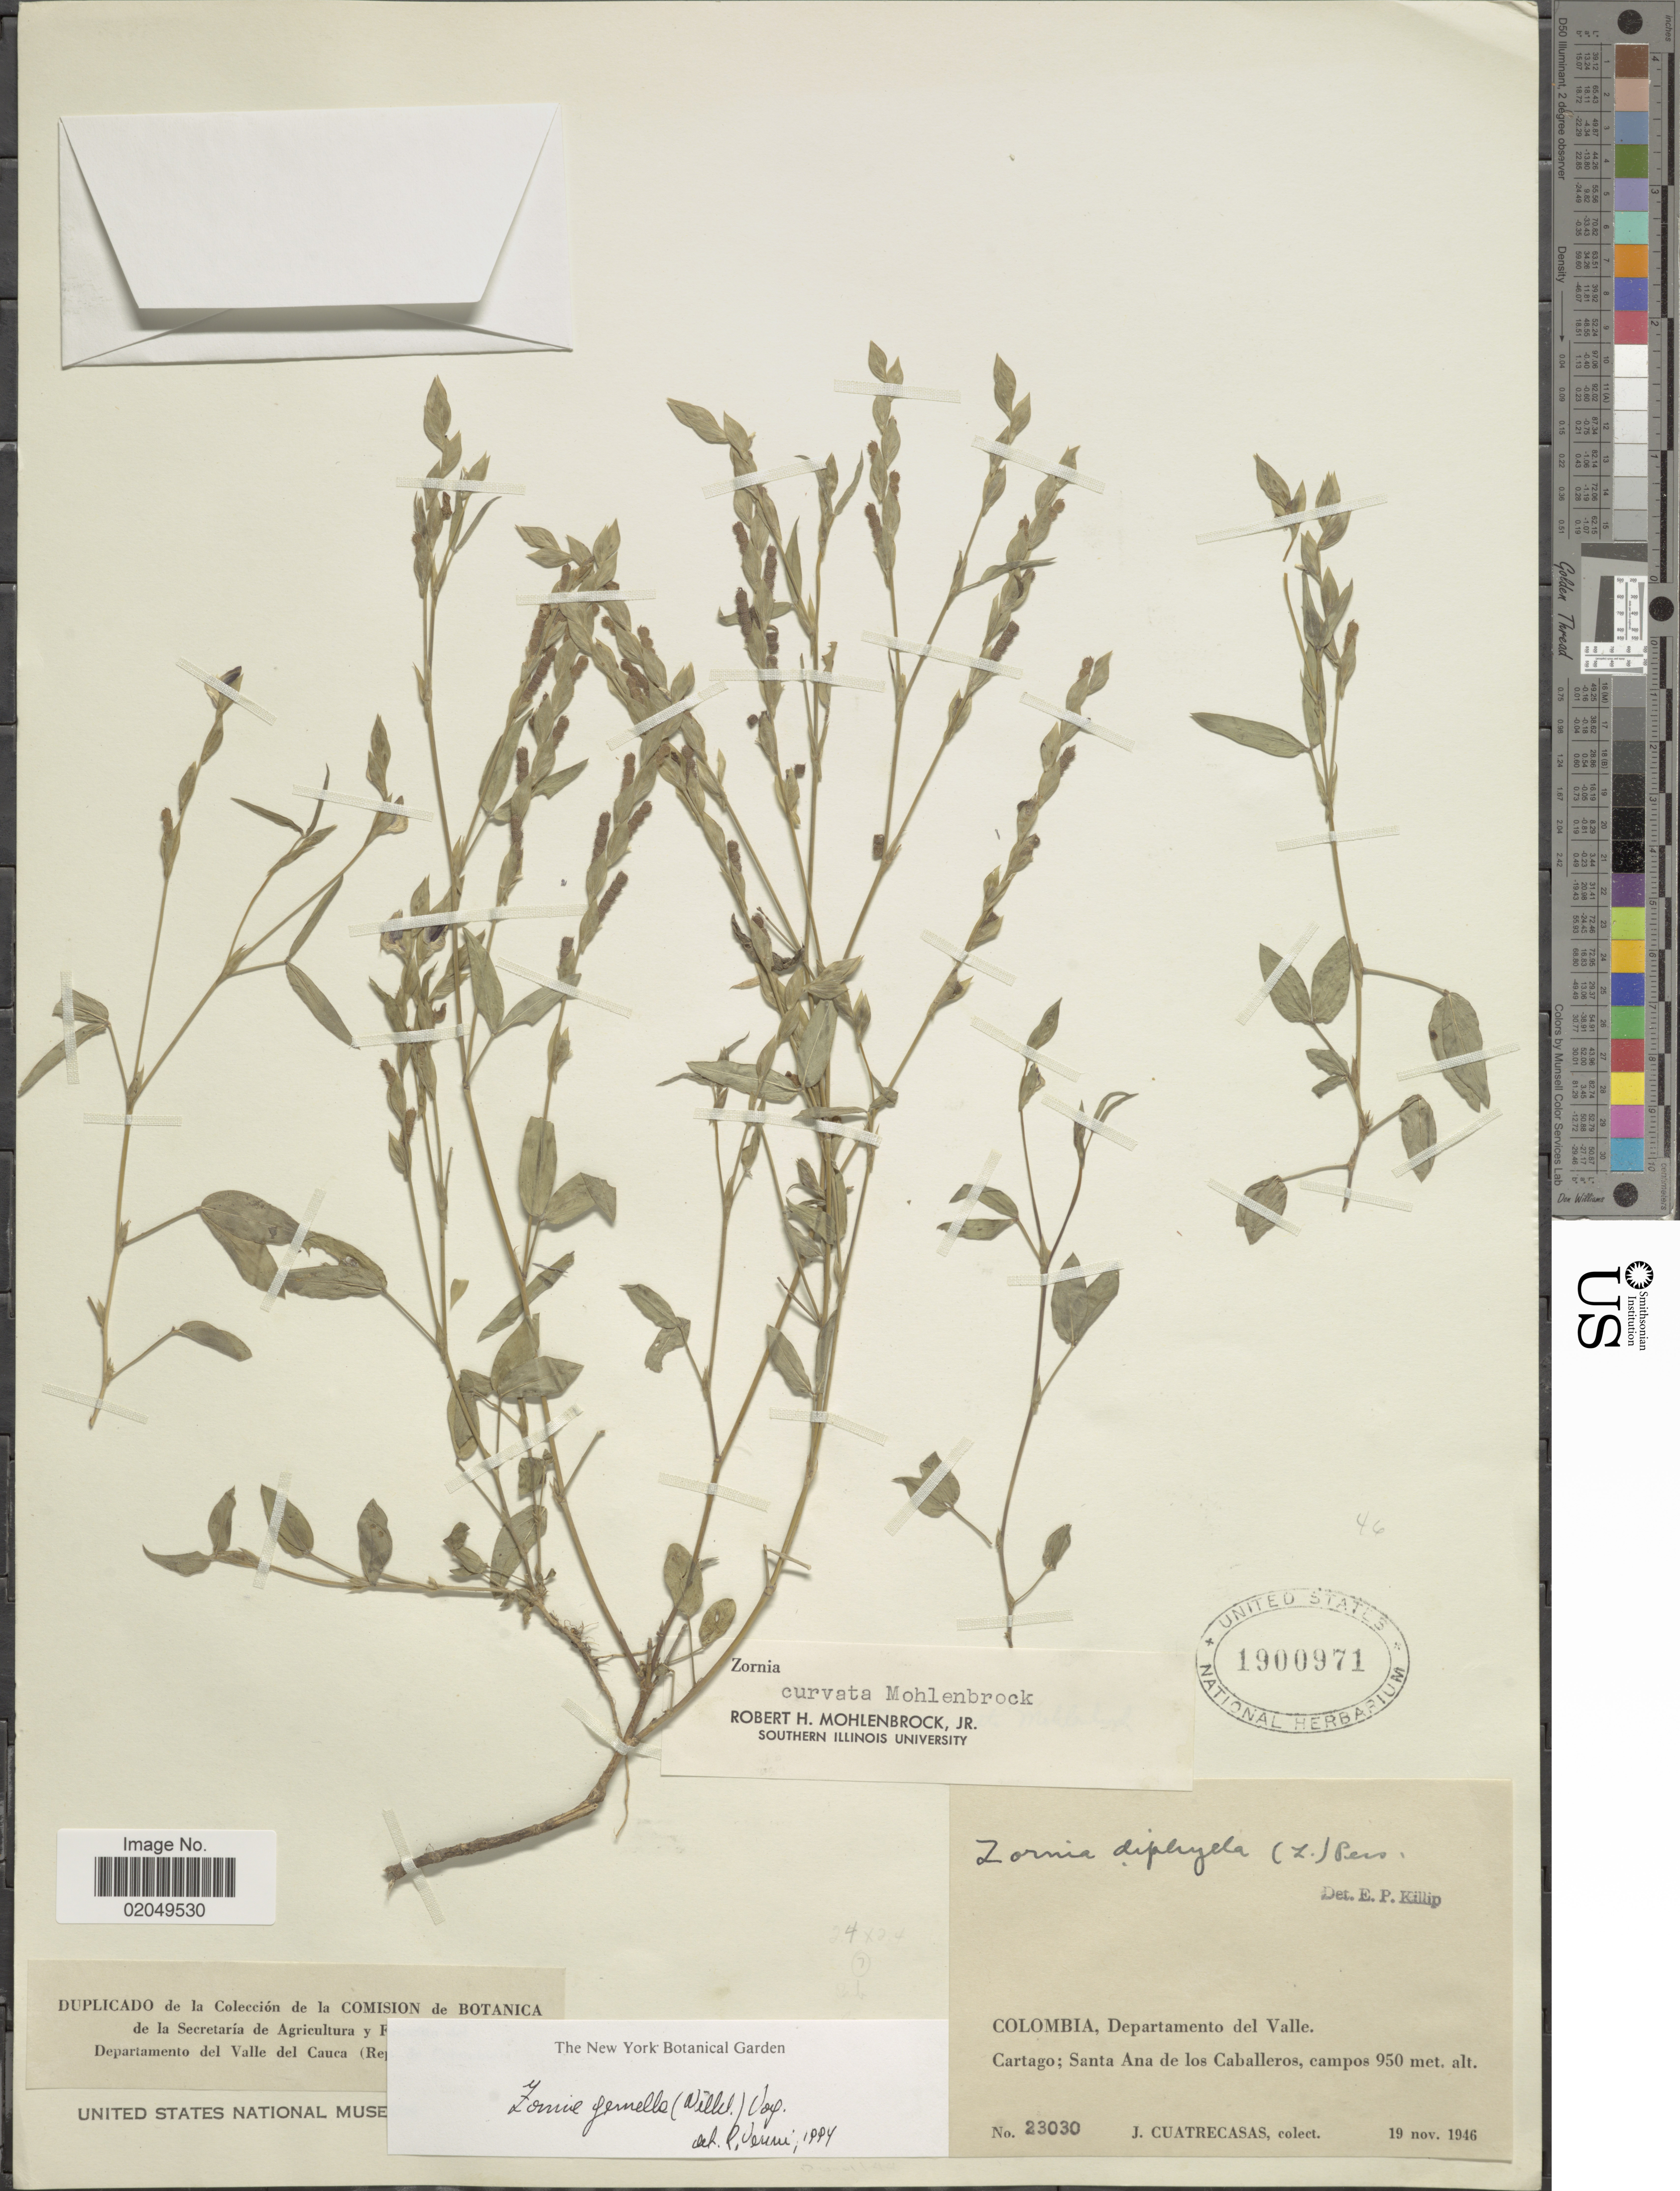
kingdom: Plantae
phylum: Tracheophyta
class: Magnoliopsida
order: Fabales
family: Fabaceae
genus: Zornia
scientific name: Zornia gemella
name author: Vogel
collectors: J. Cuatrecasas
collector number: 23030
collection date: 1946-11-19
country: Colombia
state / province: Valle del Cauca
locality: Departamento del Valle, Cartago, Santa Ana de los Caballeros, campos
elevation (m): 950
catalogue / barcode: US 1900971